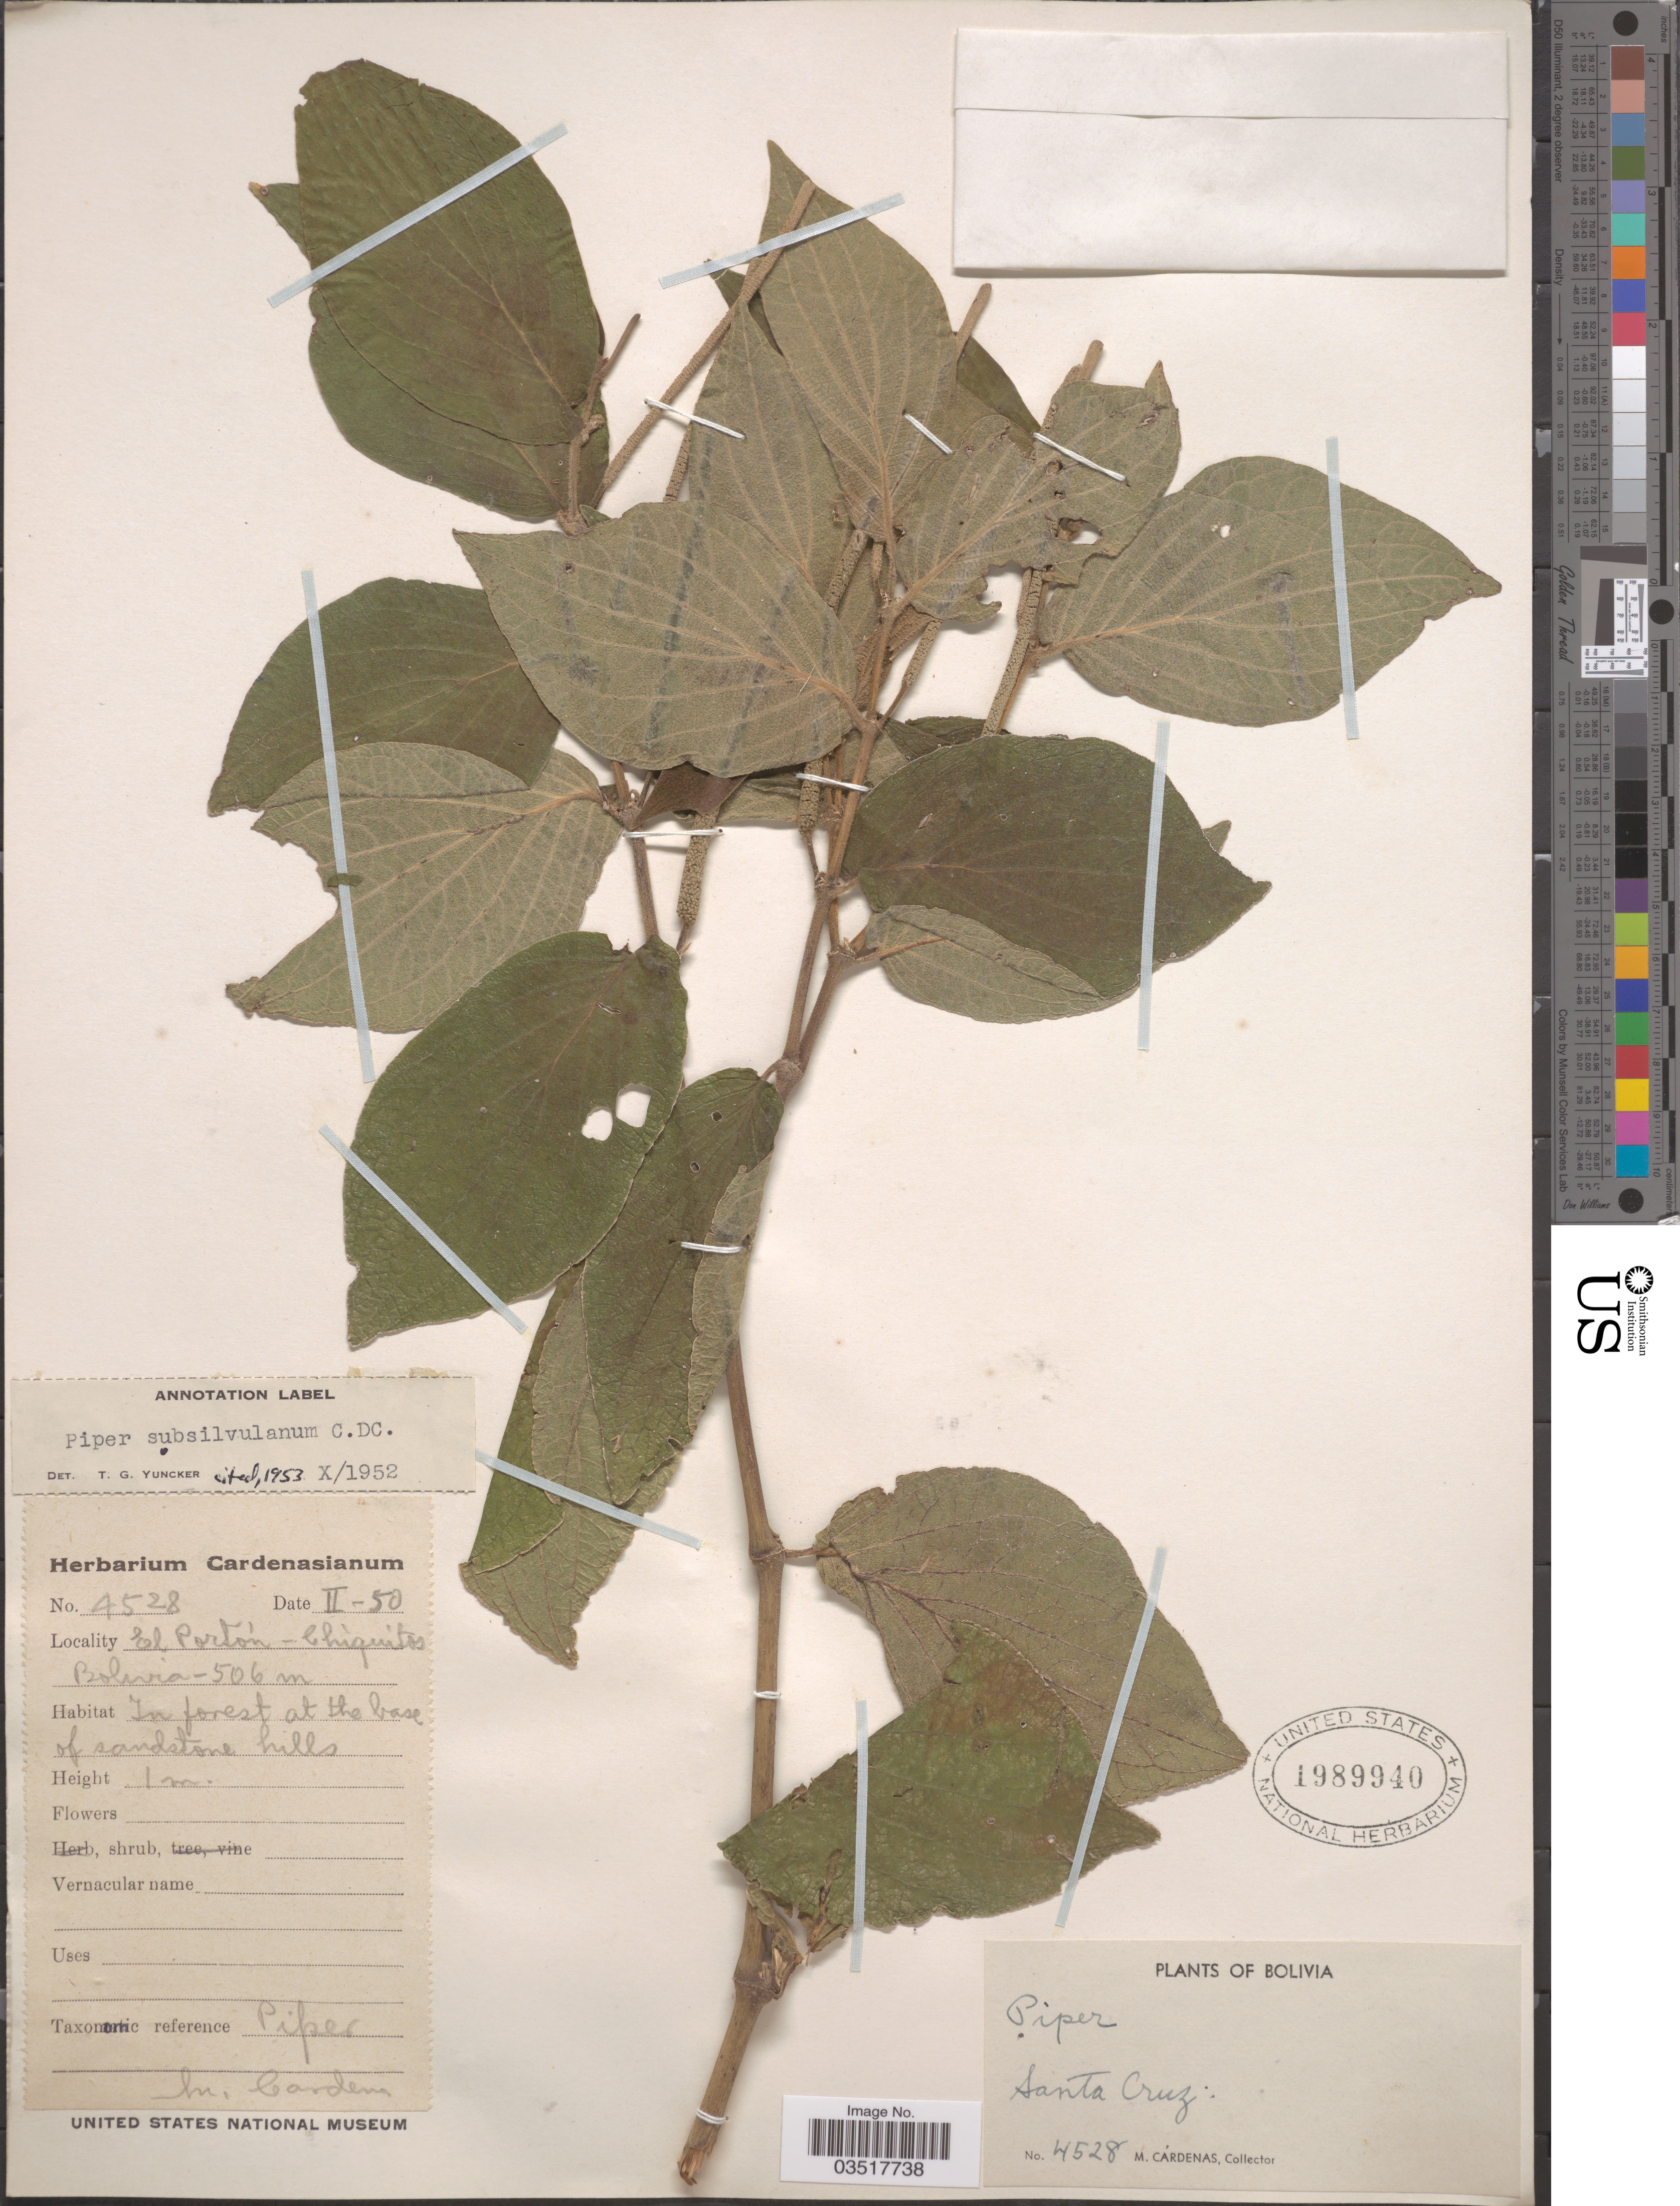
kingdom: Plantae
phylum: Tracheophyta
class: Magnoliopsida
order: Piperales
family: Piperaceae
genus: Piper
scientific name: Piper subsilvulanum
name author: C. DC.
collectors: M. Cárdenas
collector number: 4258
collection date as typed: Transcribed d/m/y: /2/50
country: Bolivia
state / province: Santa Cruz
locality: El Portón - Chiquitos.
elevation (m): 506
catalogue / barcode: US 1989940